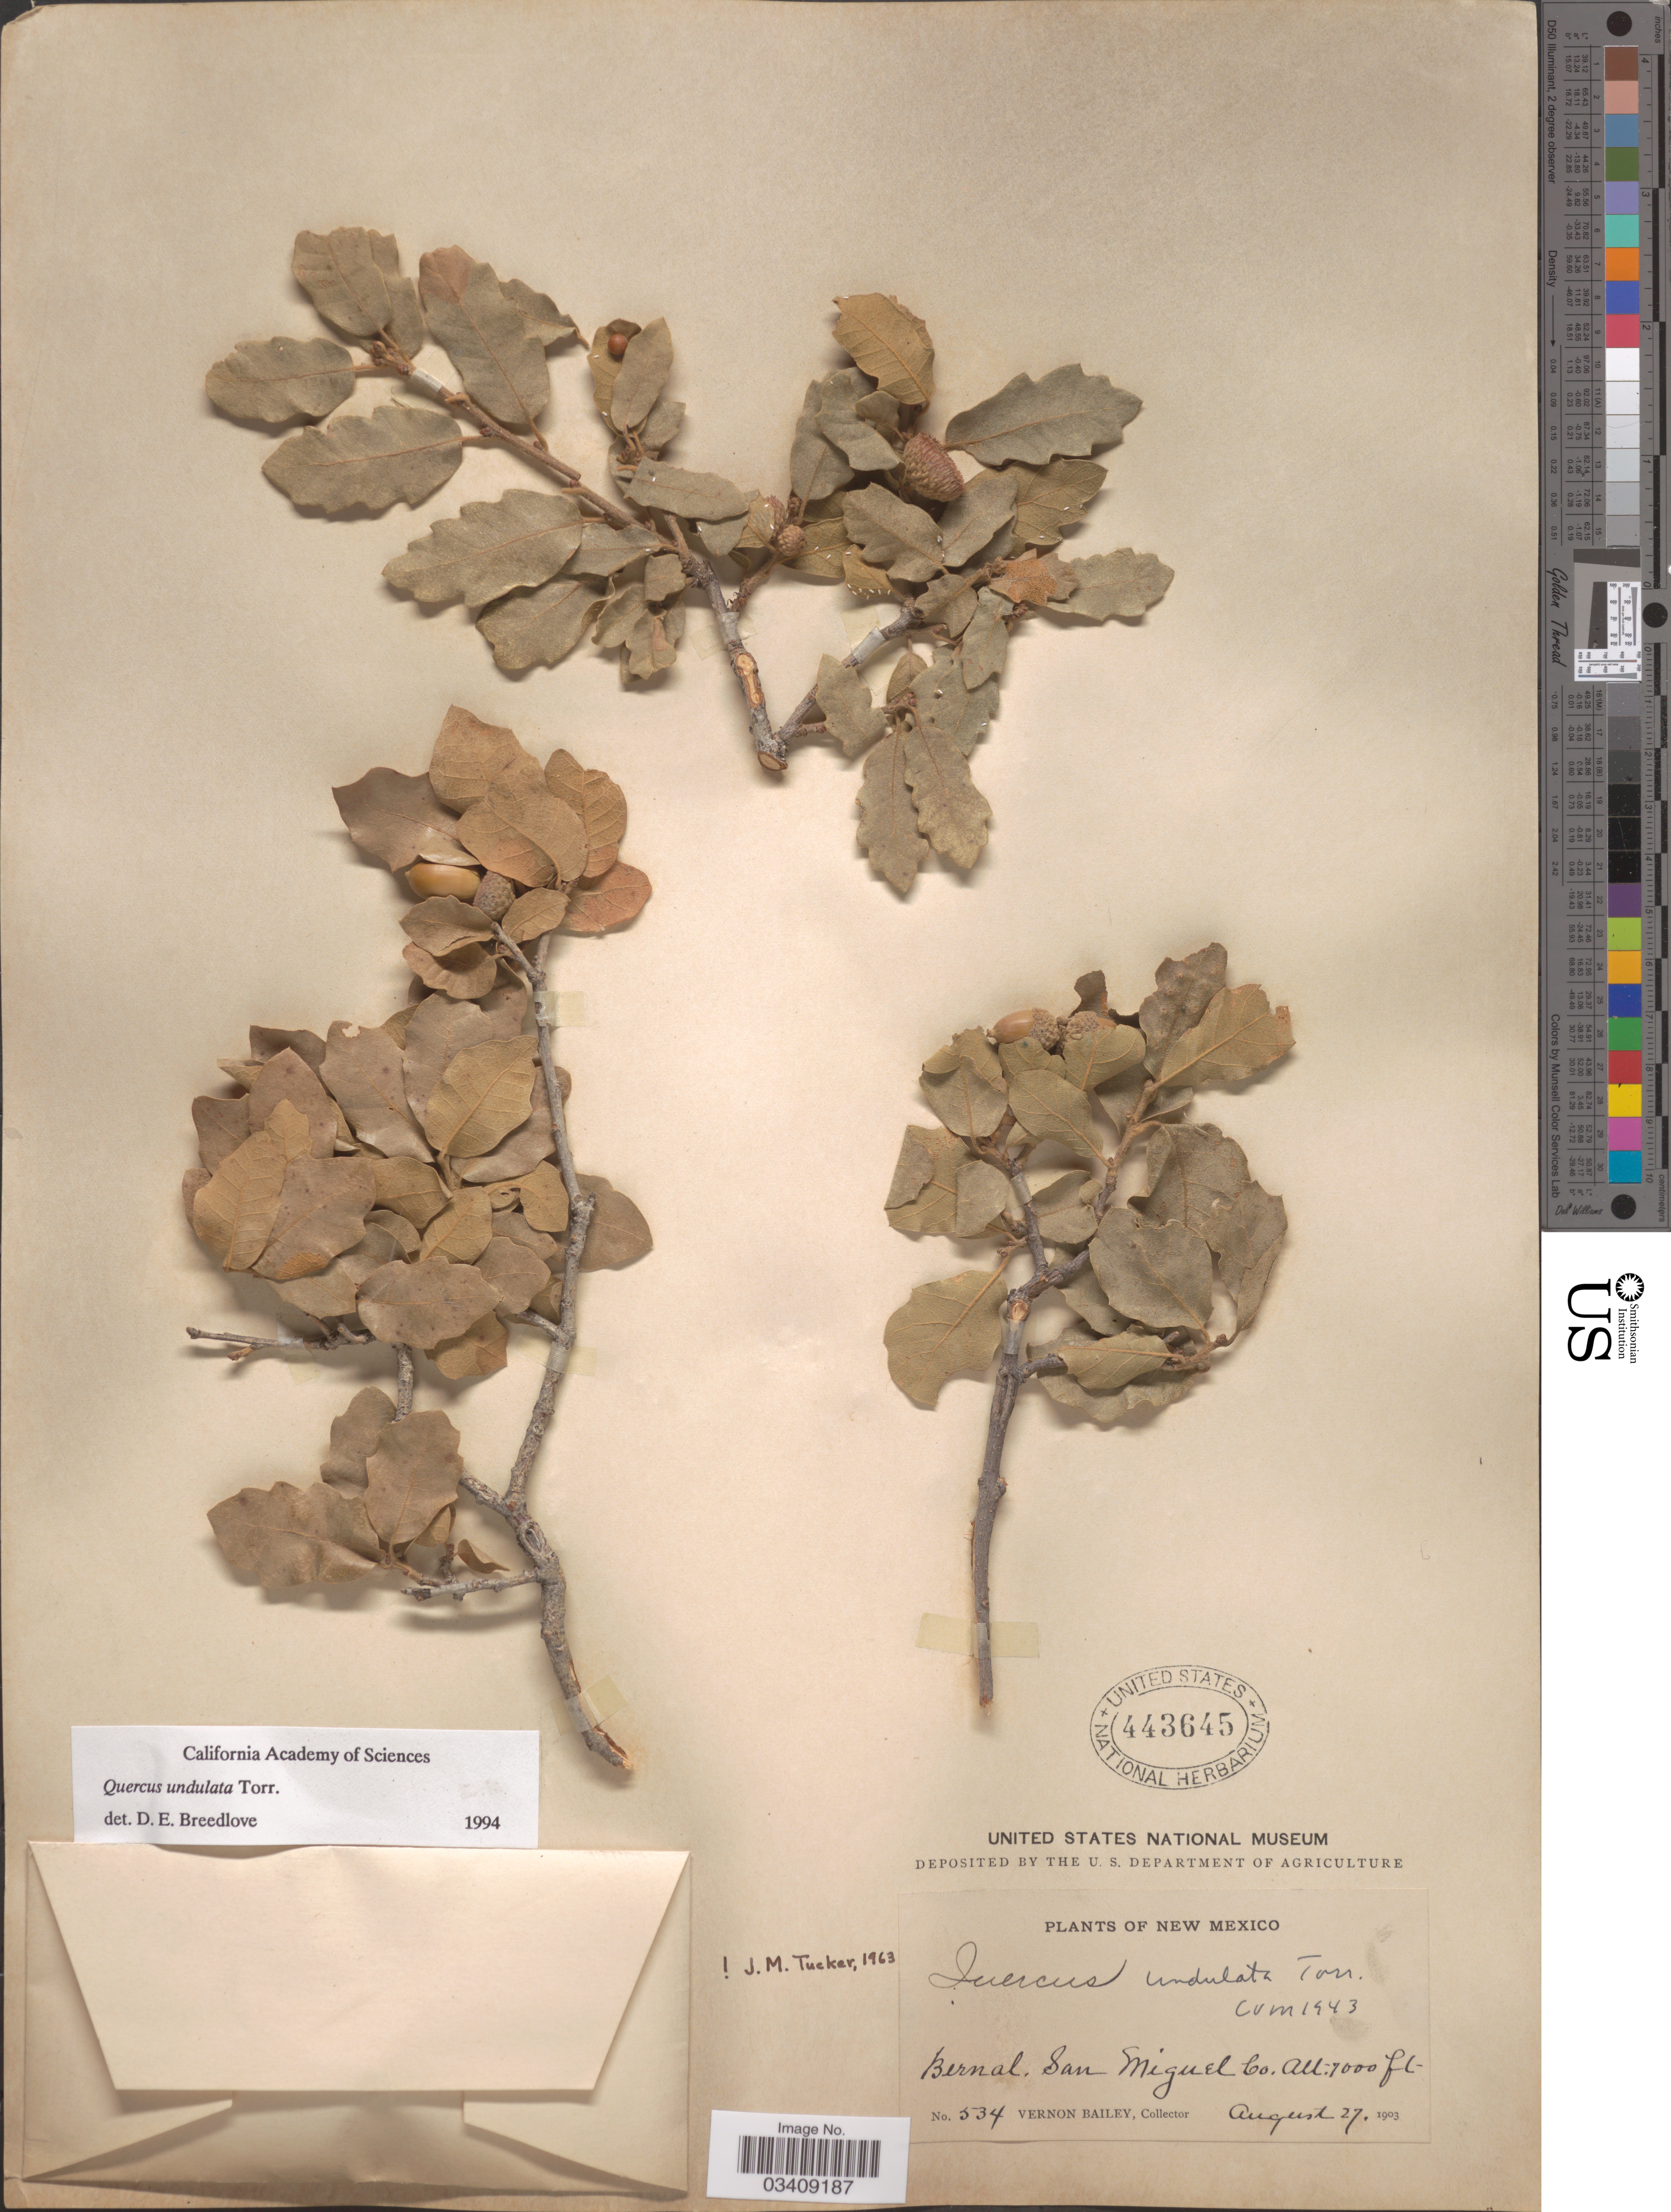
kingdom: Plantae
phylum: Tracheophyta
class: Magnoliopsida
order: Fagales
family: Fagaceae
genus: Quercus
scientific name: Quercus undulata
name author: Torr.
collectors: V. O. Bailey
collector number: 534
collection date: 1903-08-27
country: United States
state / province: New Mexico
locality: Bernal, San Miguel Co.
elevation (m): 2134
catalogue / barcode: US 443645